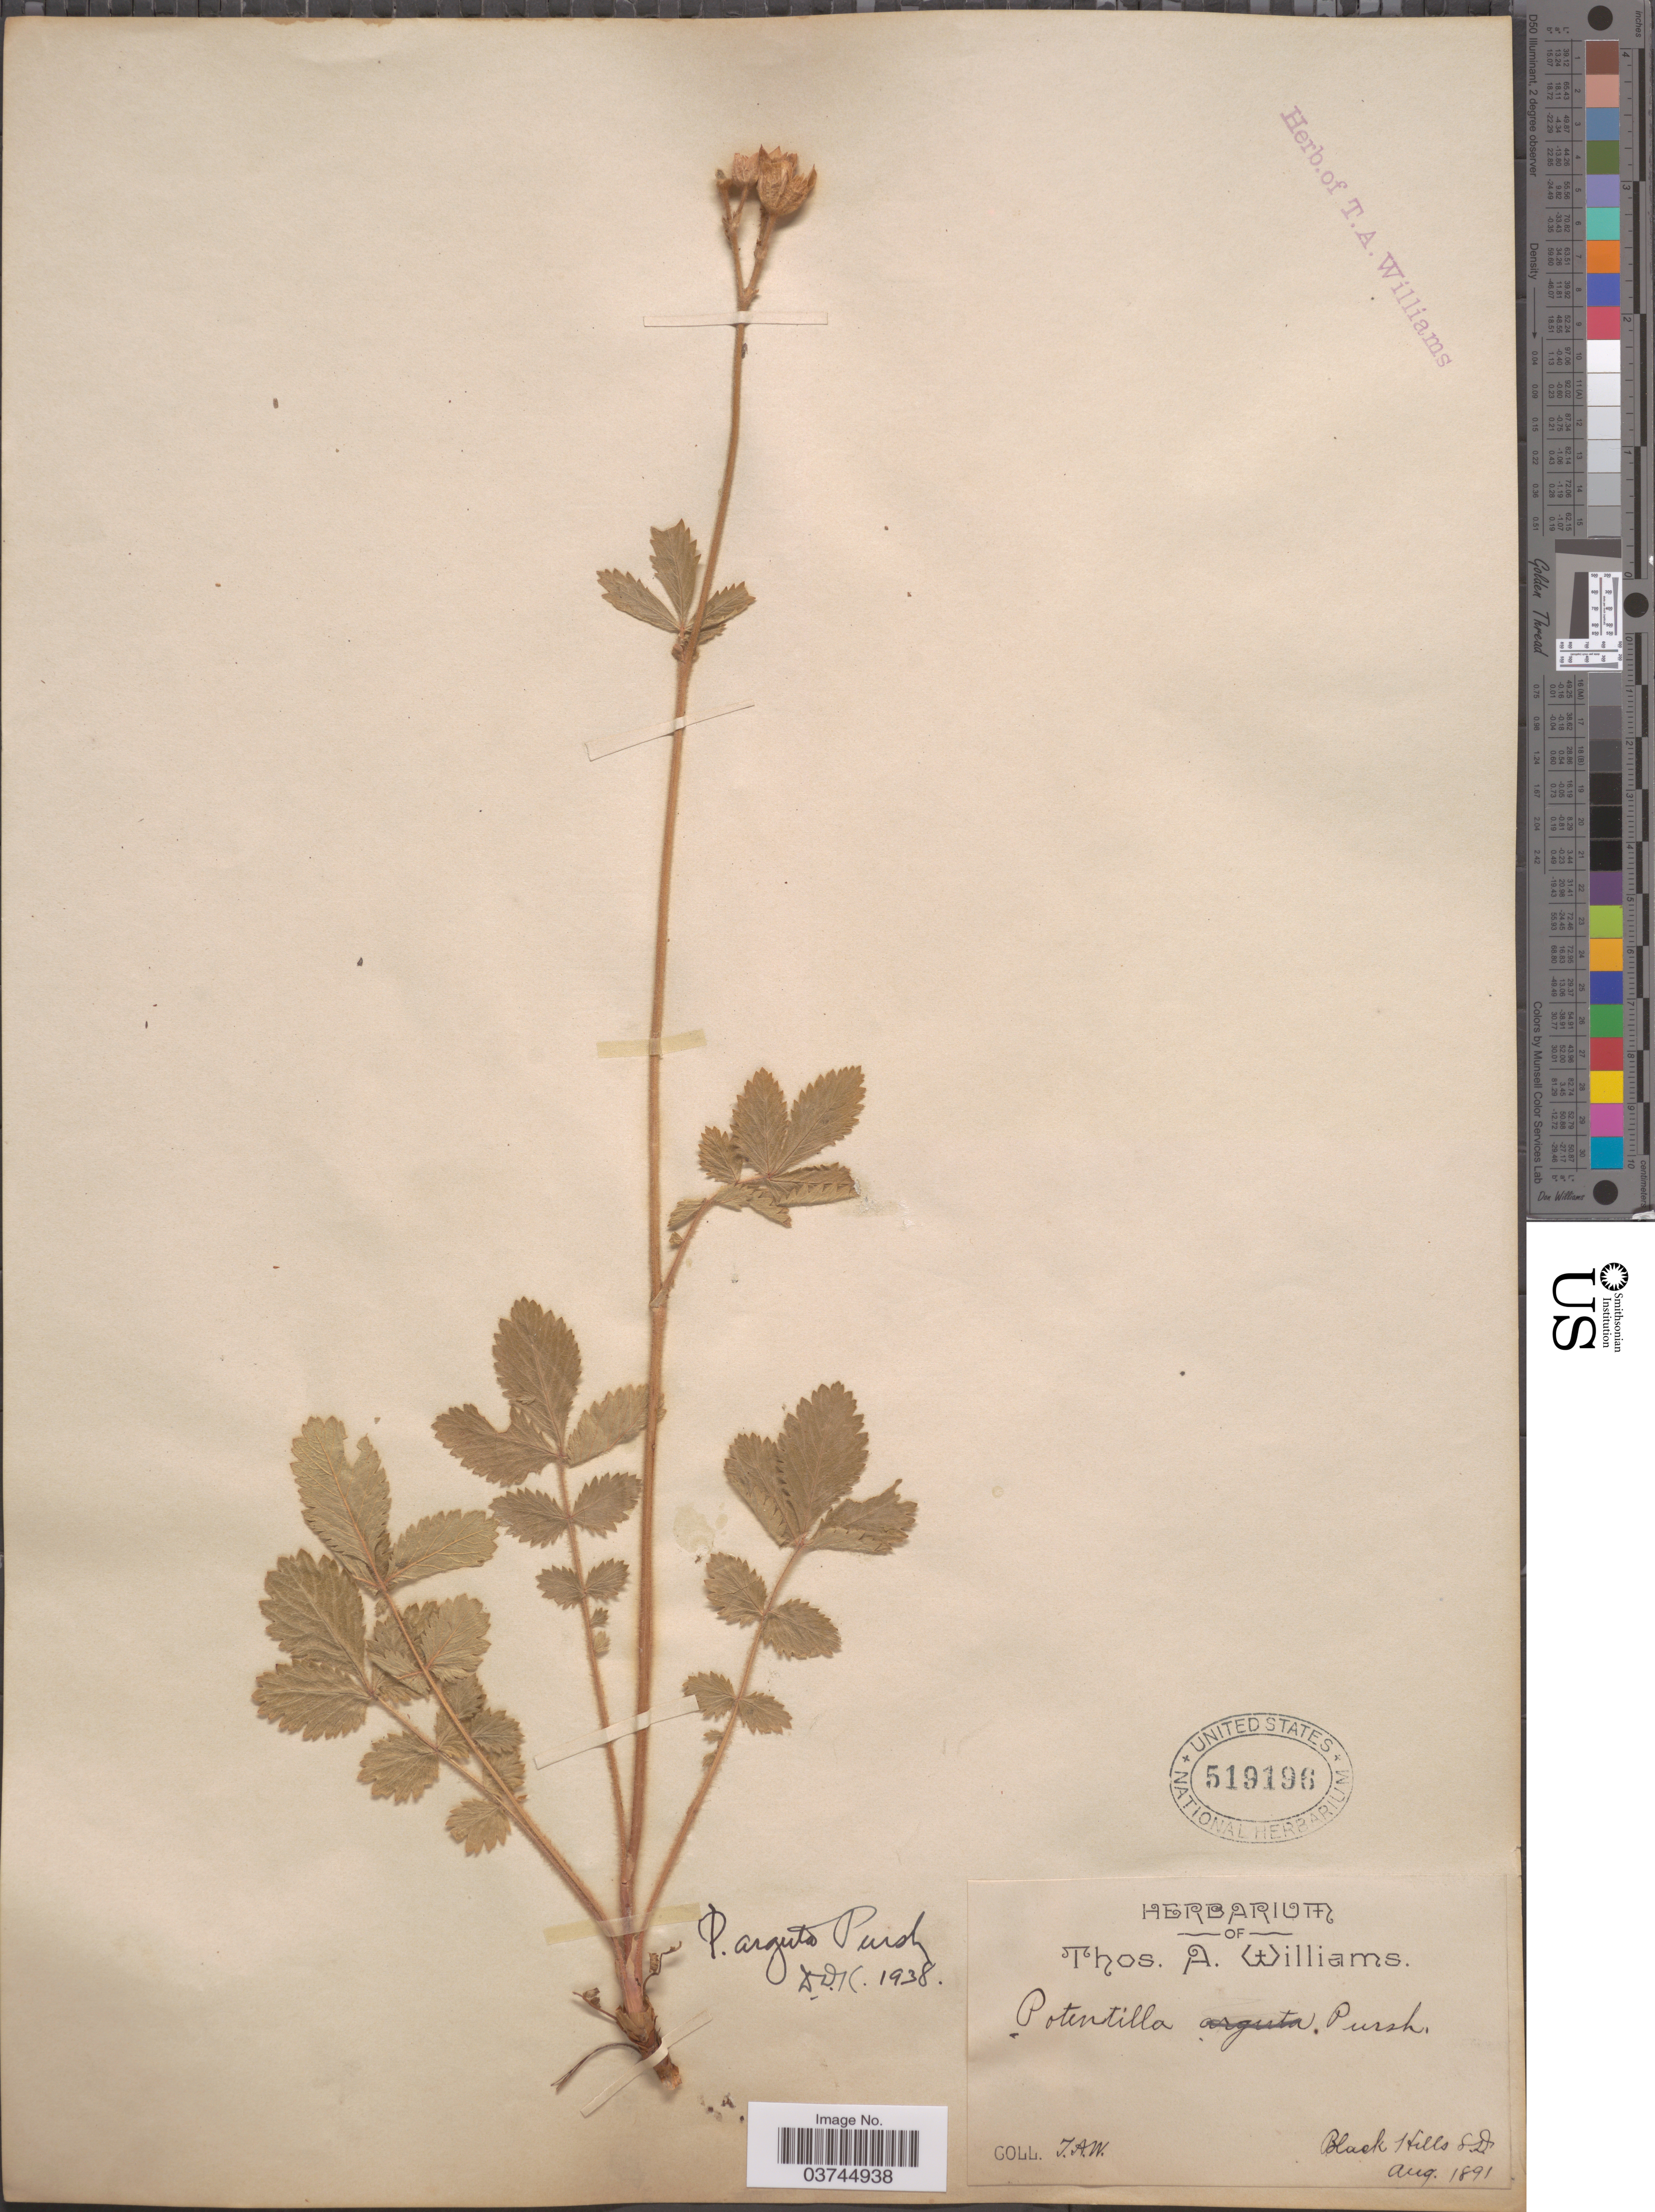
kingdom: Plantae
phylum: Tracheophyta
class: Magnoliopsida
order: Rosales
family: Rosaceae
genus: Drymocallis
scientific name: Drymocallis arguta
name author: (Pursh) Rydb.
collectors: T. A. Williams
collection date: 1891-08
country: United States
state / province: South Dakota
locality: Black Hills.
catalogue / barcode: US 519196